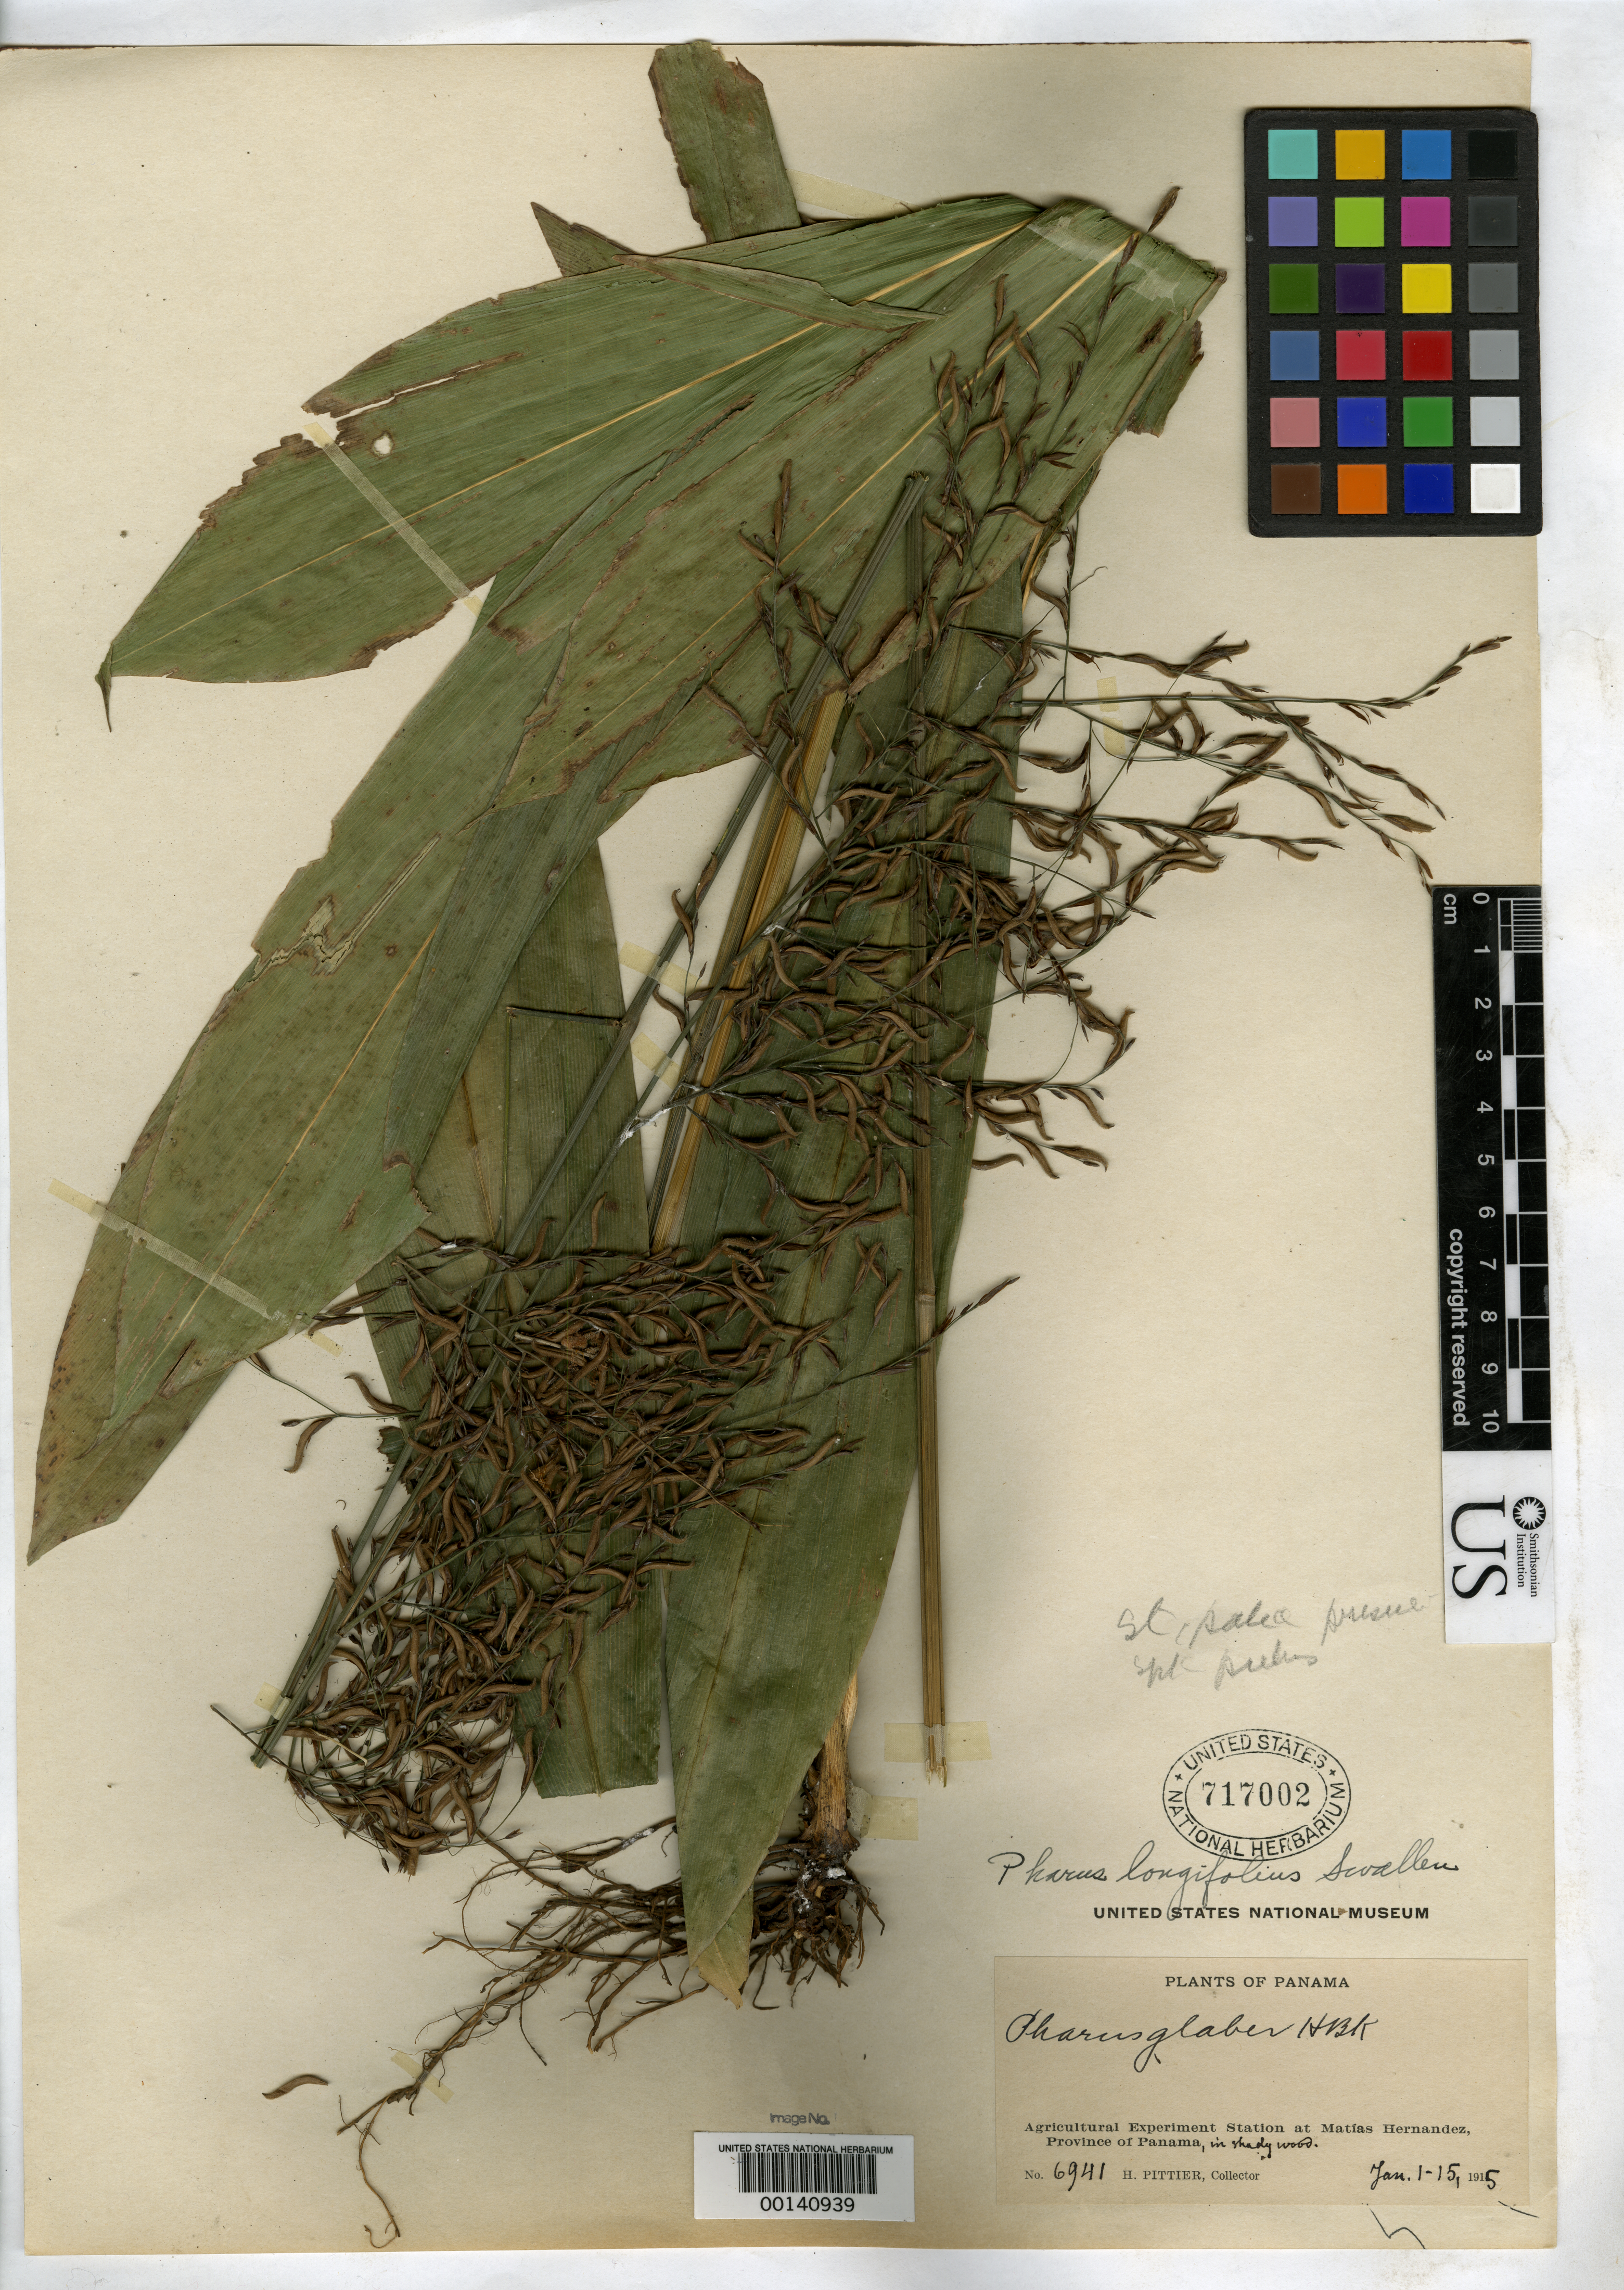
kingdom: Plantae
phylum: Tracheophyta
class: Liliopsida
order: Poales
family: Poaceae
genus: Pharus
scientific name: Pharus longifolius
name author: Swallen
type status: Holotype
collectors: H. F. Pittier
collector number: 6941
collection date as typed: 01 Jan 1915 to 15 Jan 1915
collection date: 1915-01-01/1915-01-15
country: Panama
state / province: Panamá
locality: Matias Hernandez.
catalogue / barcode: US 717002